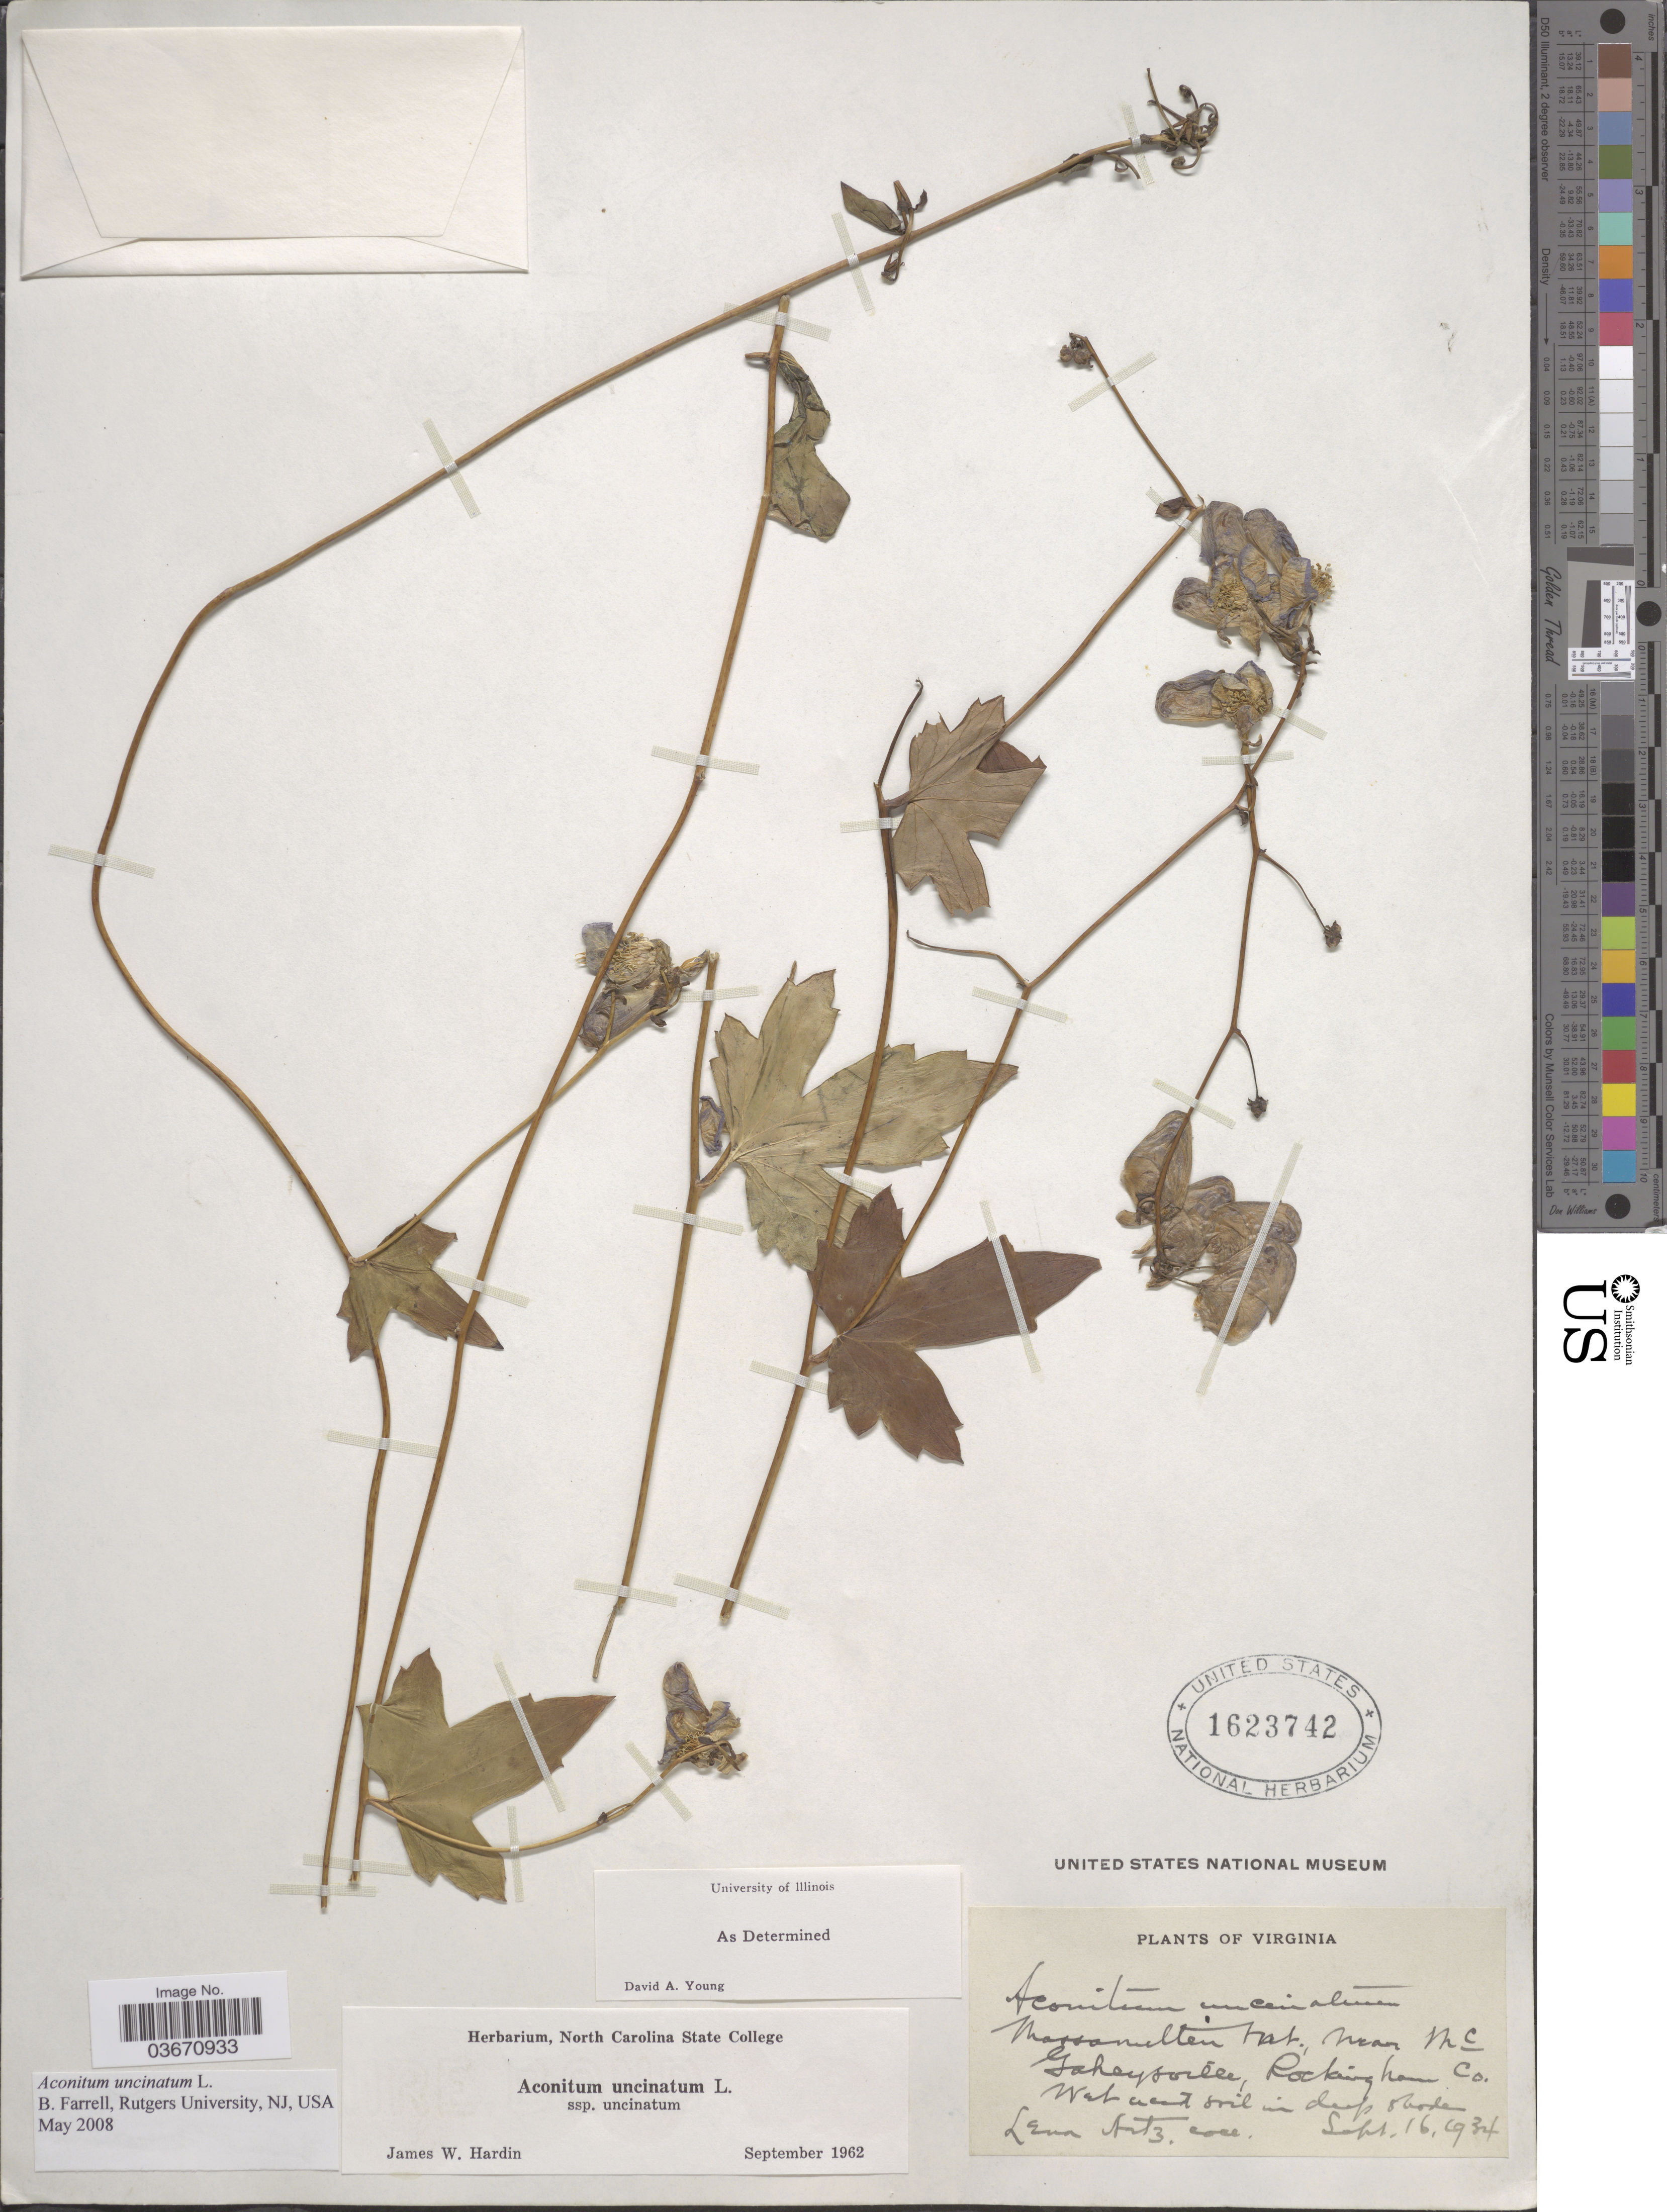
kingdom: Plantae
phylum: Tracheophyta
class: Magnoliopsida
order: Ranunculales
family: Ranunculaceae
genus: Aconitum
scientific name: Aconitum uncinatum var. uncinatum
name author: L.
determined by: Hardin, James W., Curator (NCSC), North Carolina State University (UNITED STATES)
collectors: L. Artz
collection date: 1934-09-16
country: United States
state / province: Virginia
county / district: Rockingham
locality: Massanutten Nat., near McGaheysville, Rockingham Co.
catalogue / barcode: US 1623742